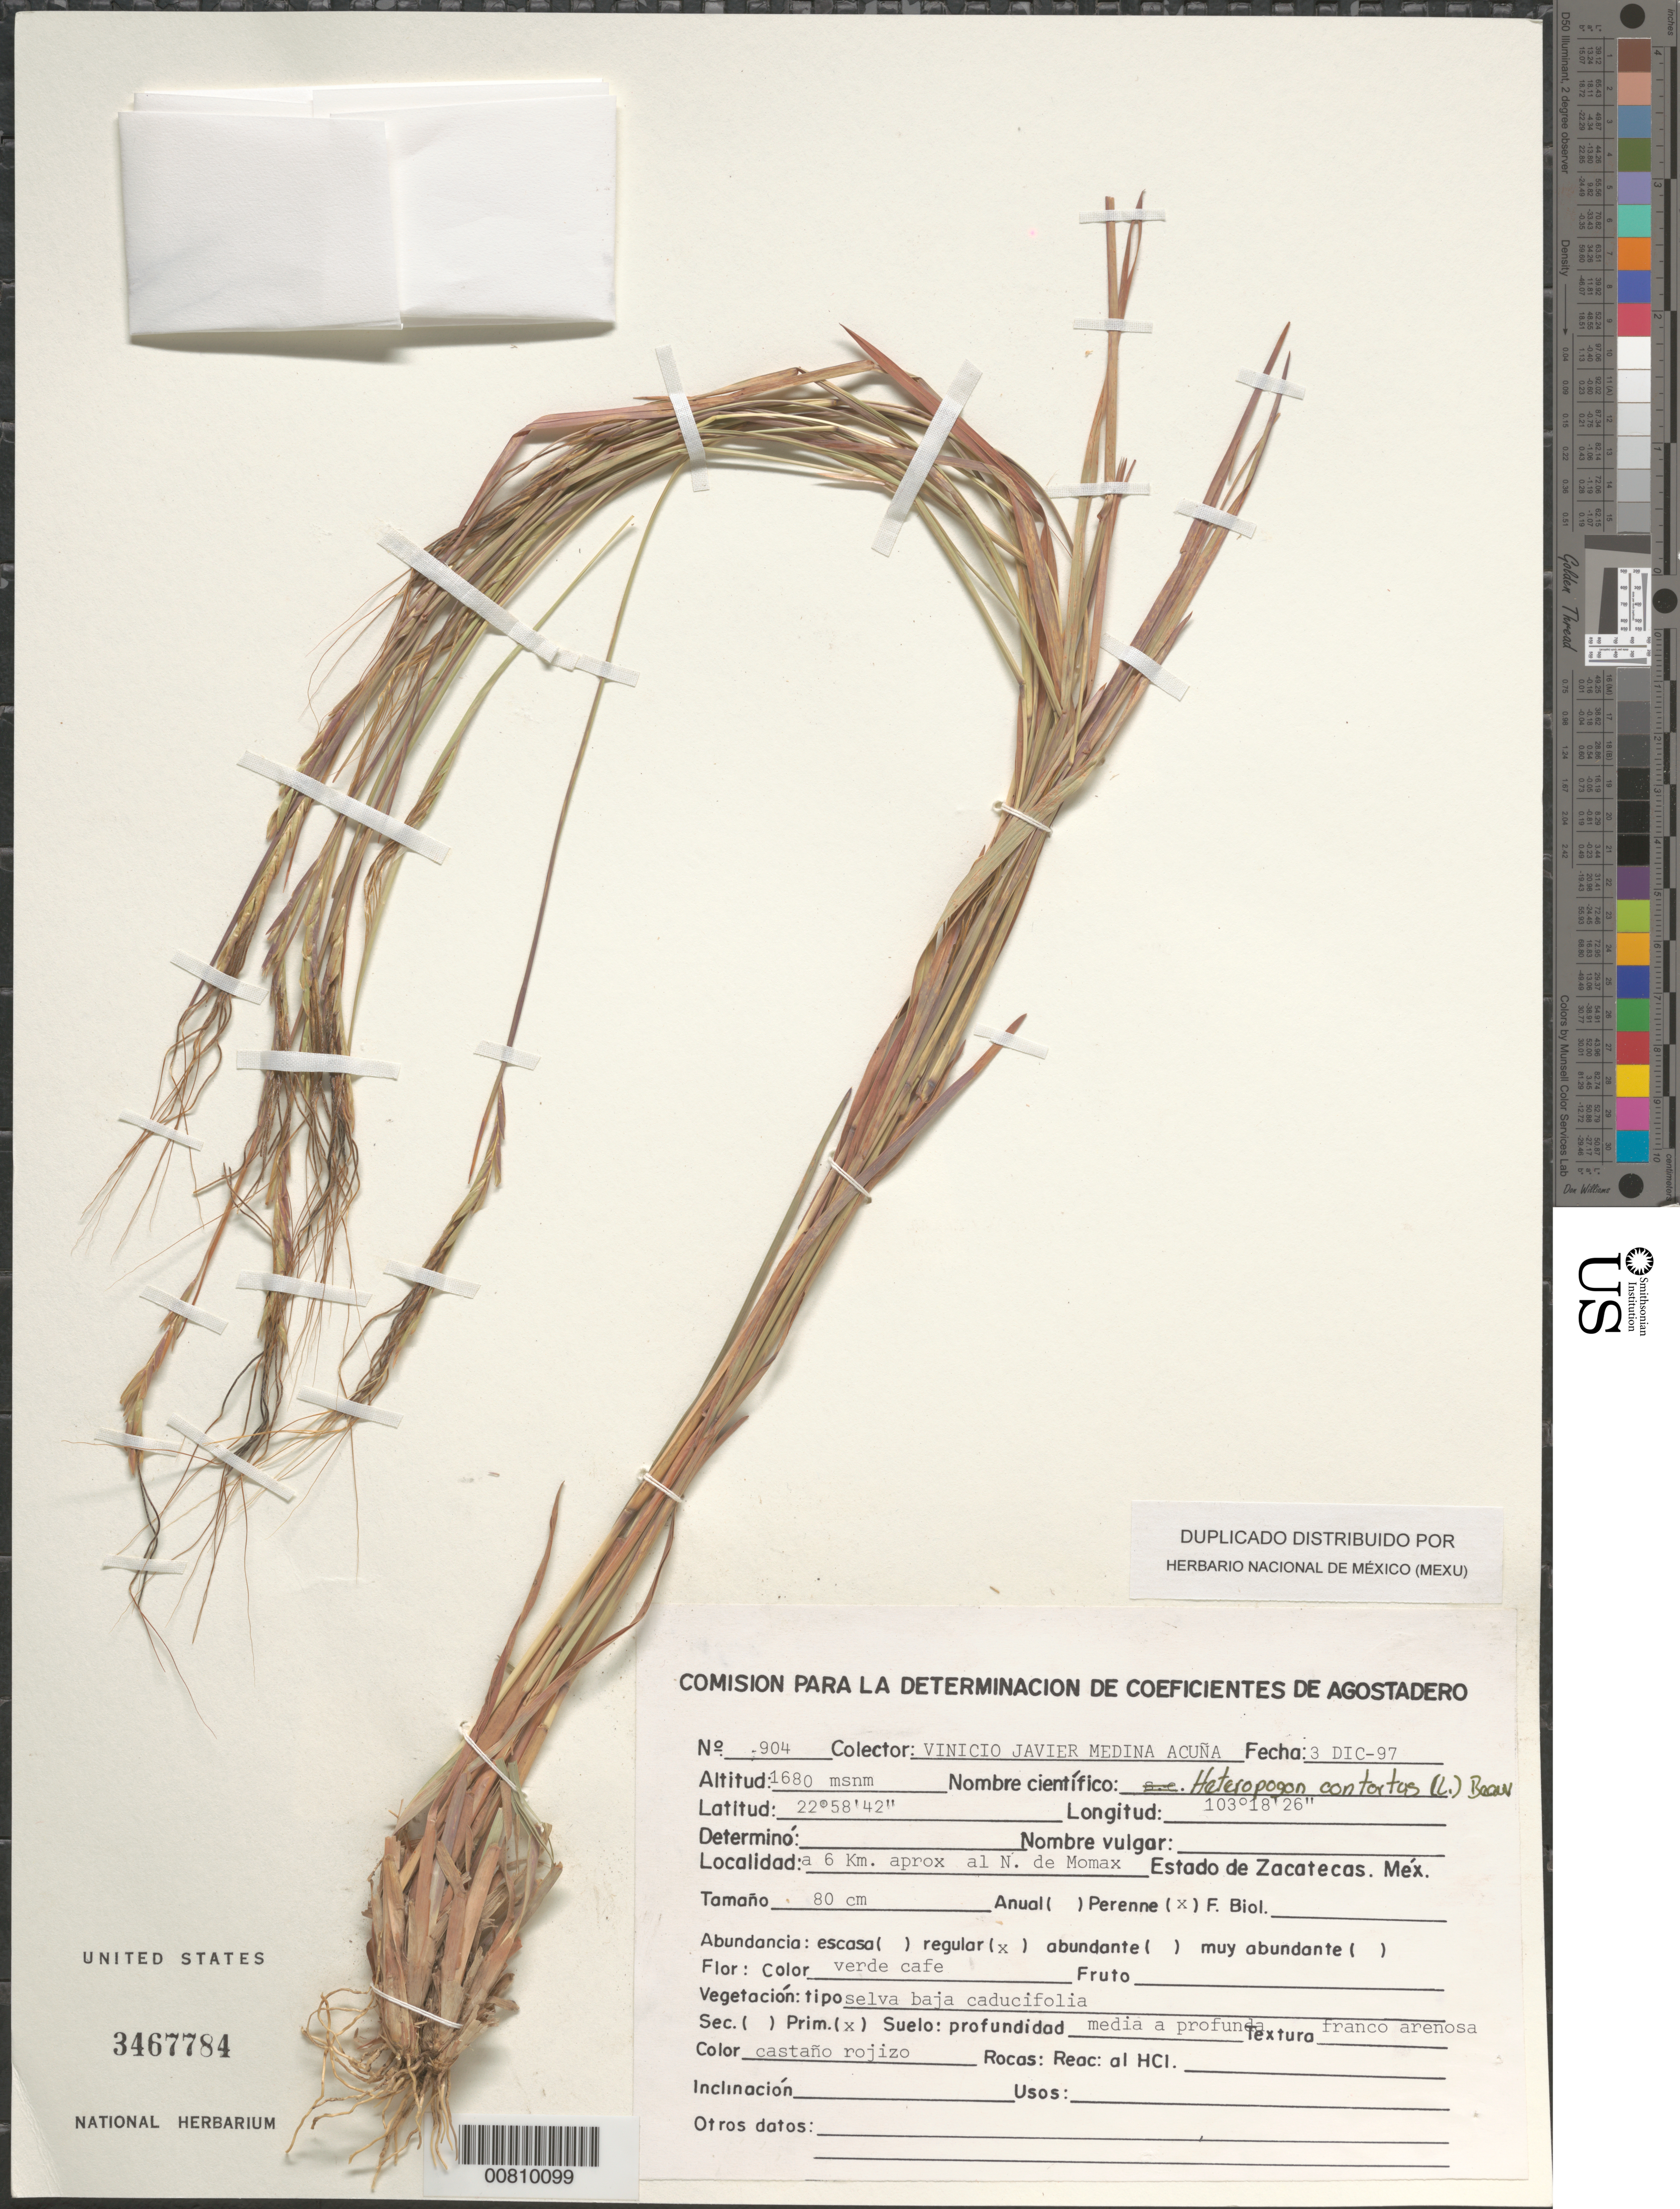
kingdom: Plantae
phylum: Tracheophyta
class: Liliopsida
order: Poales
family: Poaceae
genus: Heteropogon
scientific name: Heteropogon contortus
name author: (L.) P. Beauv. ex Roem. & Schult.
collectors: V. J. Acuna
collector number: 904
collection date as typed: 03 Dec 1997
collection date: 1997-12-03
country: Mexico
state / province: Zacatecas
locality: N of Momax.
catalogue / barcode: US 3467784